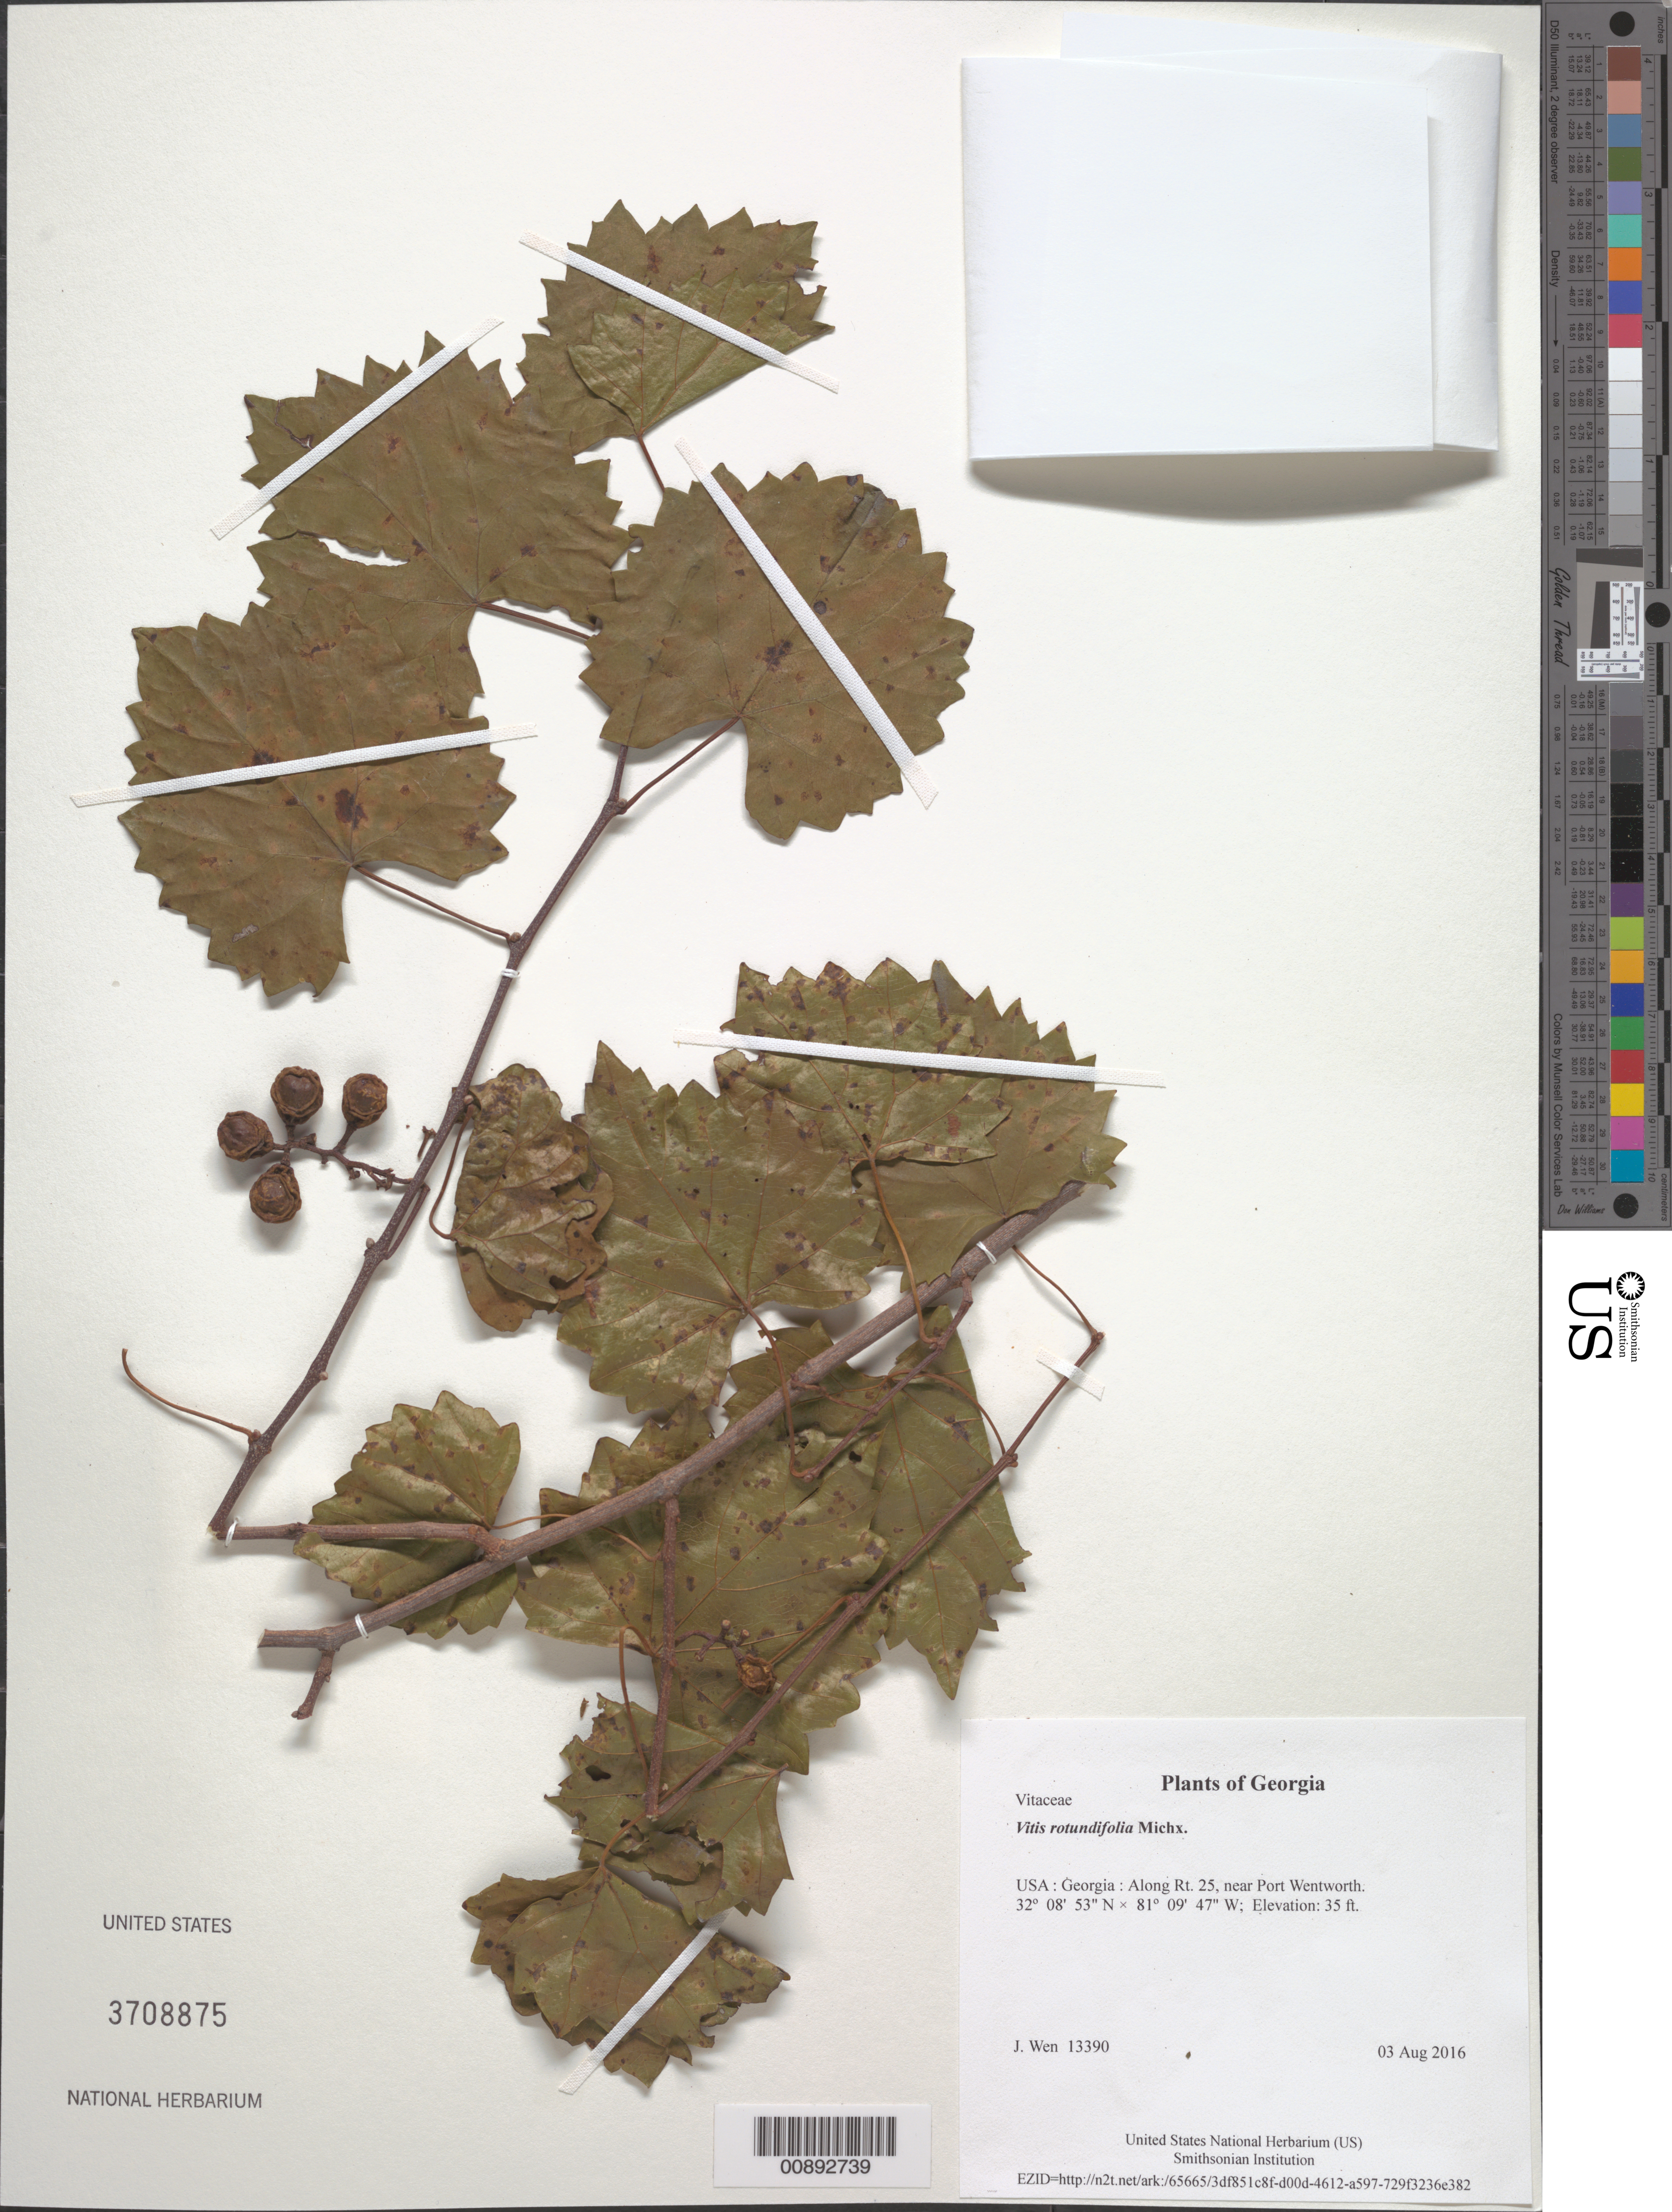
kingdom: Plantae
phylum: Tracheophyta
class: Magnoliopsida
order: Vitales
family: Vitaceae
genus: Vitis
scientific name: Vitis rotundifolia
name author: Michx.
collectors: J. Wen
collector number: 13390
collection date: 2016-08-03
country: United States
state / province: Georgia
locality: Along Rt. 25, near Port Wentworth.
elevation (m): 11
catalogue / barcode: US 3708875